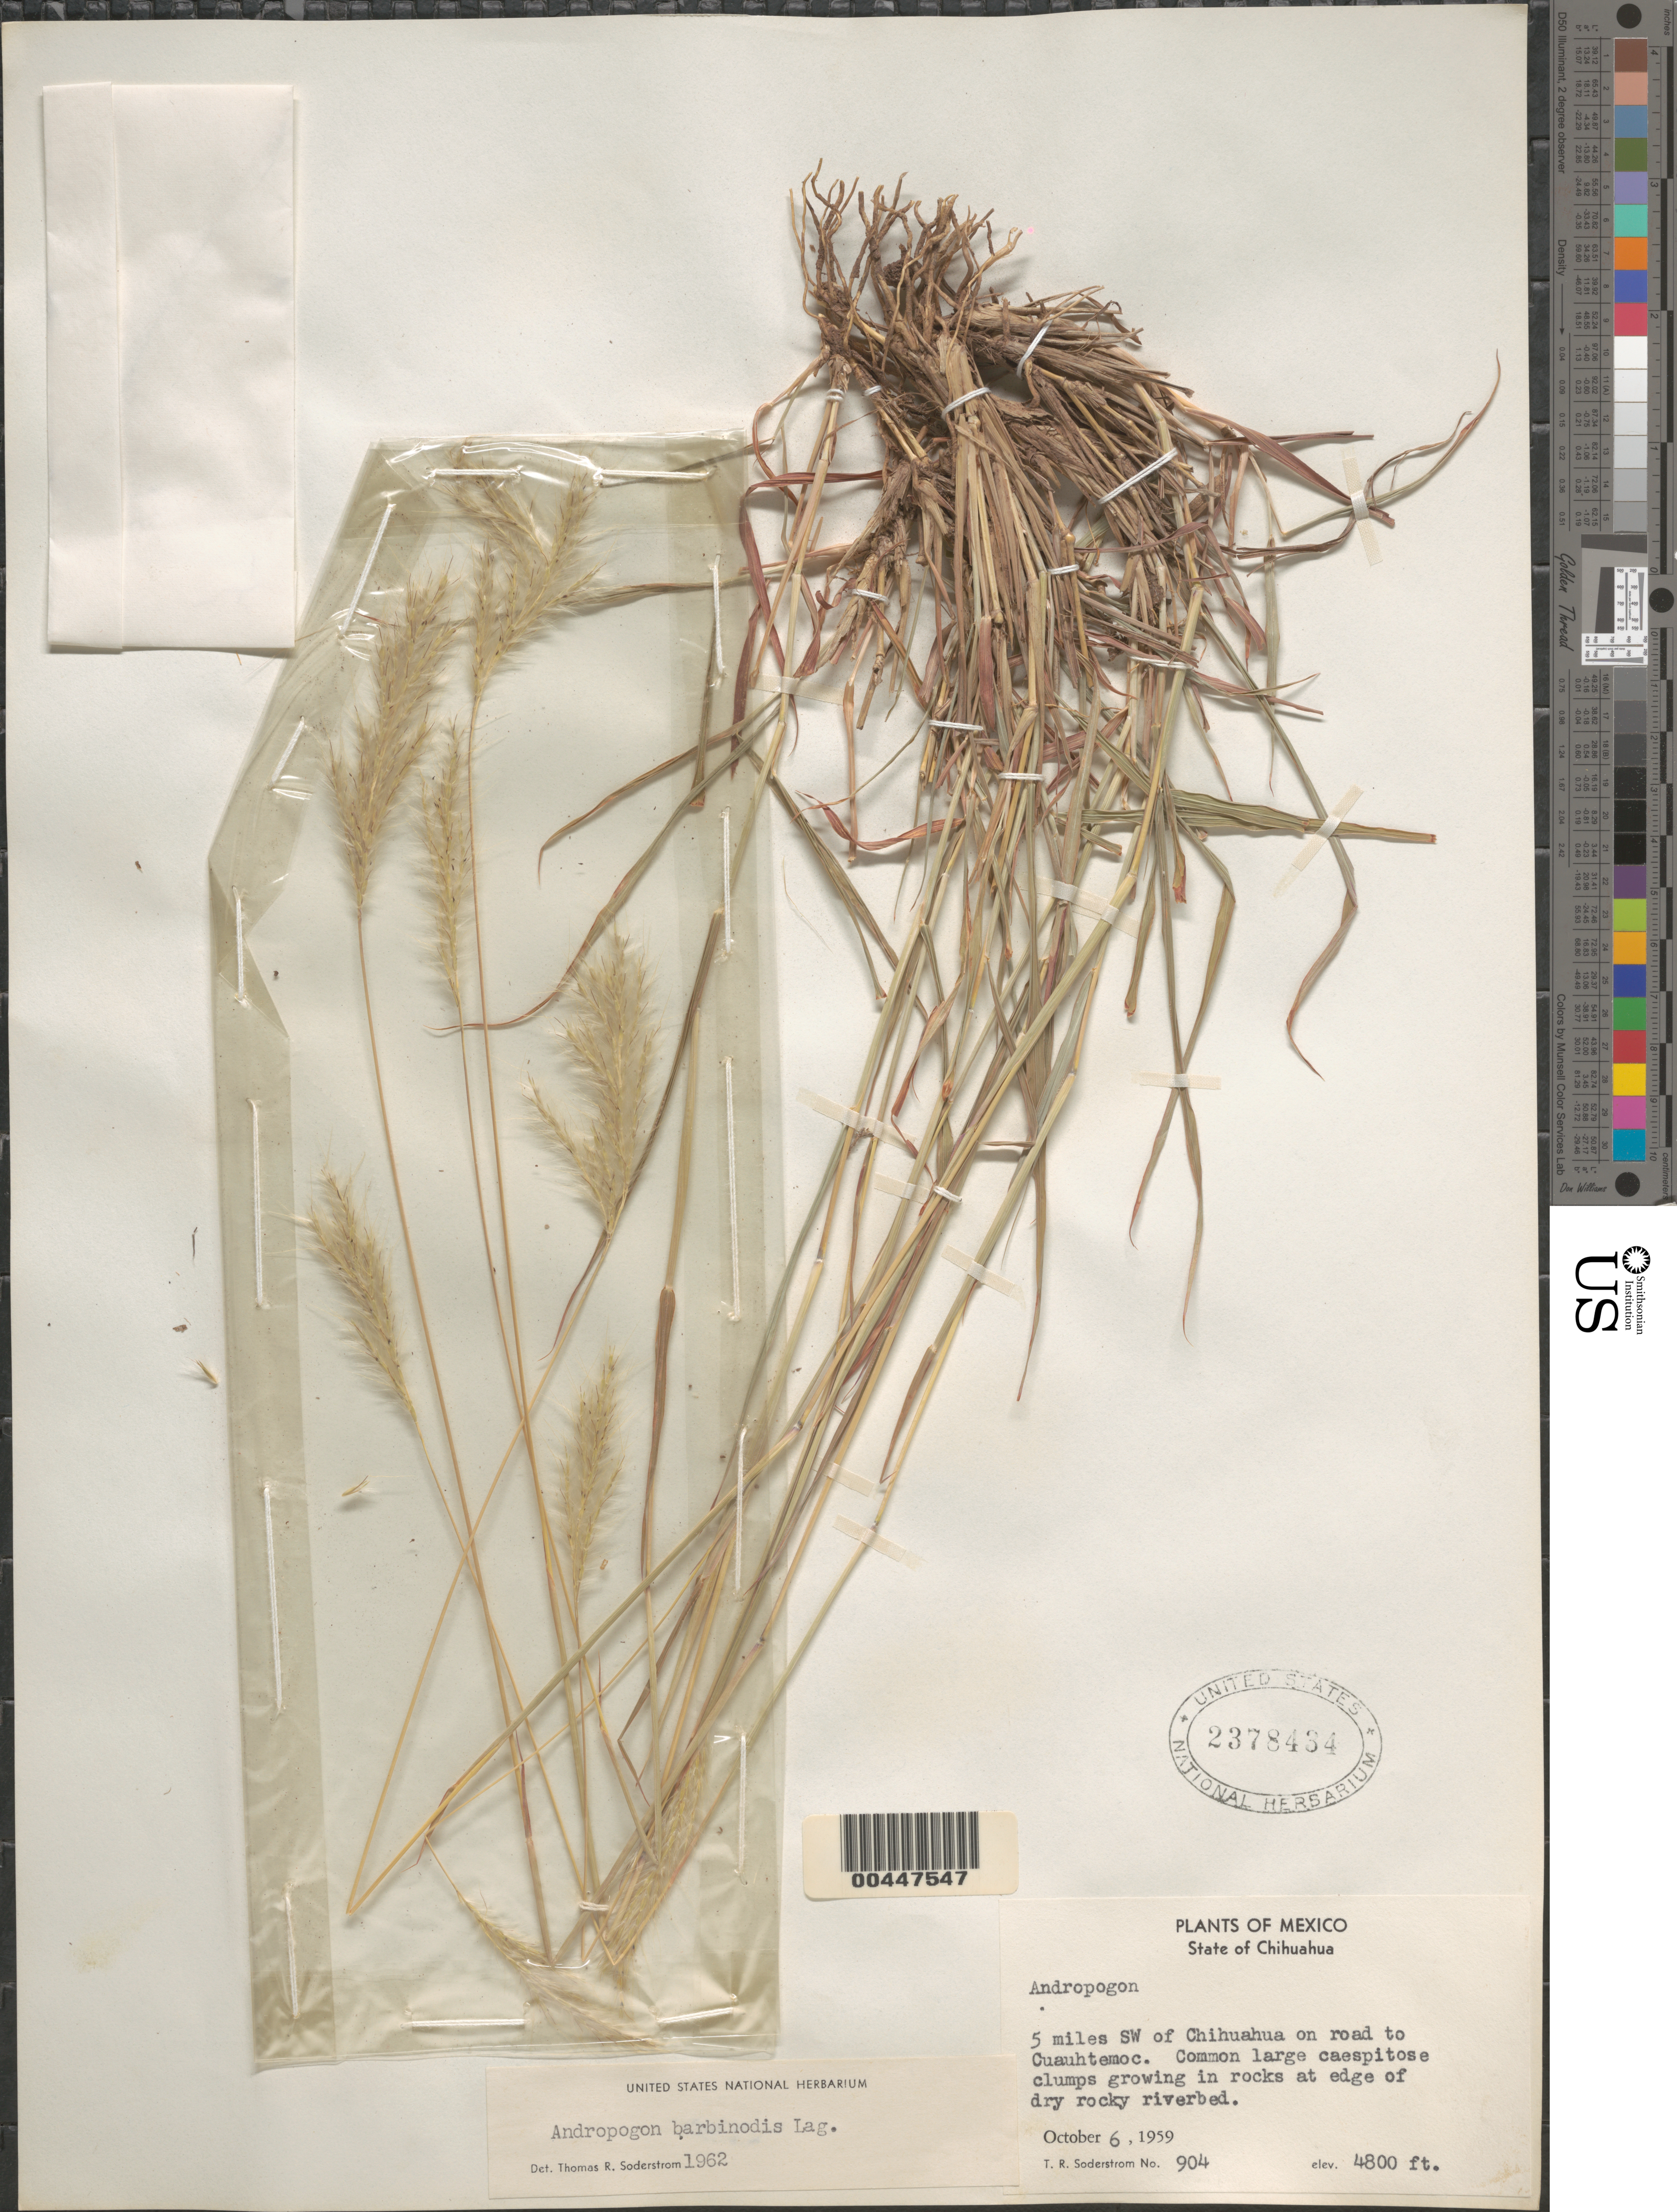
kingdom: Plantae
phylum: Tracheophyta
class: Liliopsida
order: Poales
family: Poaceae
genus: Andropogon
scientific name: Andropogon barbinodis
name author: Lag.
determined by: Soderstrom, T. R.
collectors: T. R. Soderstrom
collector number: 904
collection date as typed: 6 Oct 1959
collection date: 1959-10-06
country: Mexico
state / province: Chihuahua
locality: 5 mi SW of Chihuahua on rd to Cuauhtémoc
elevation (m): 1463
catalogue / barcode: US 2378434